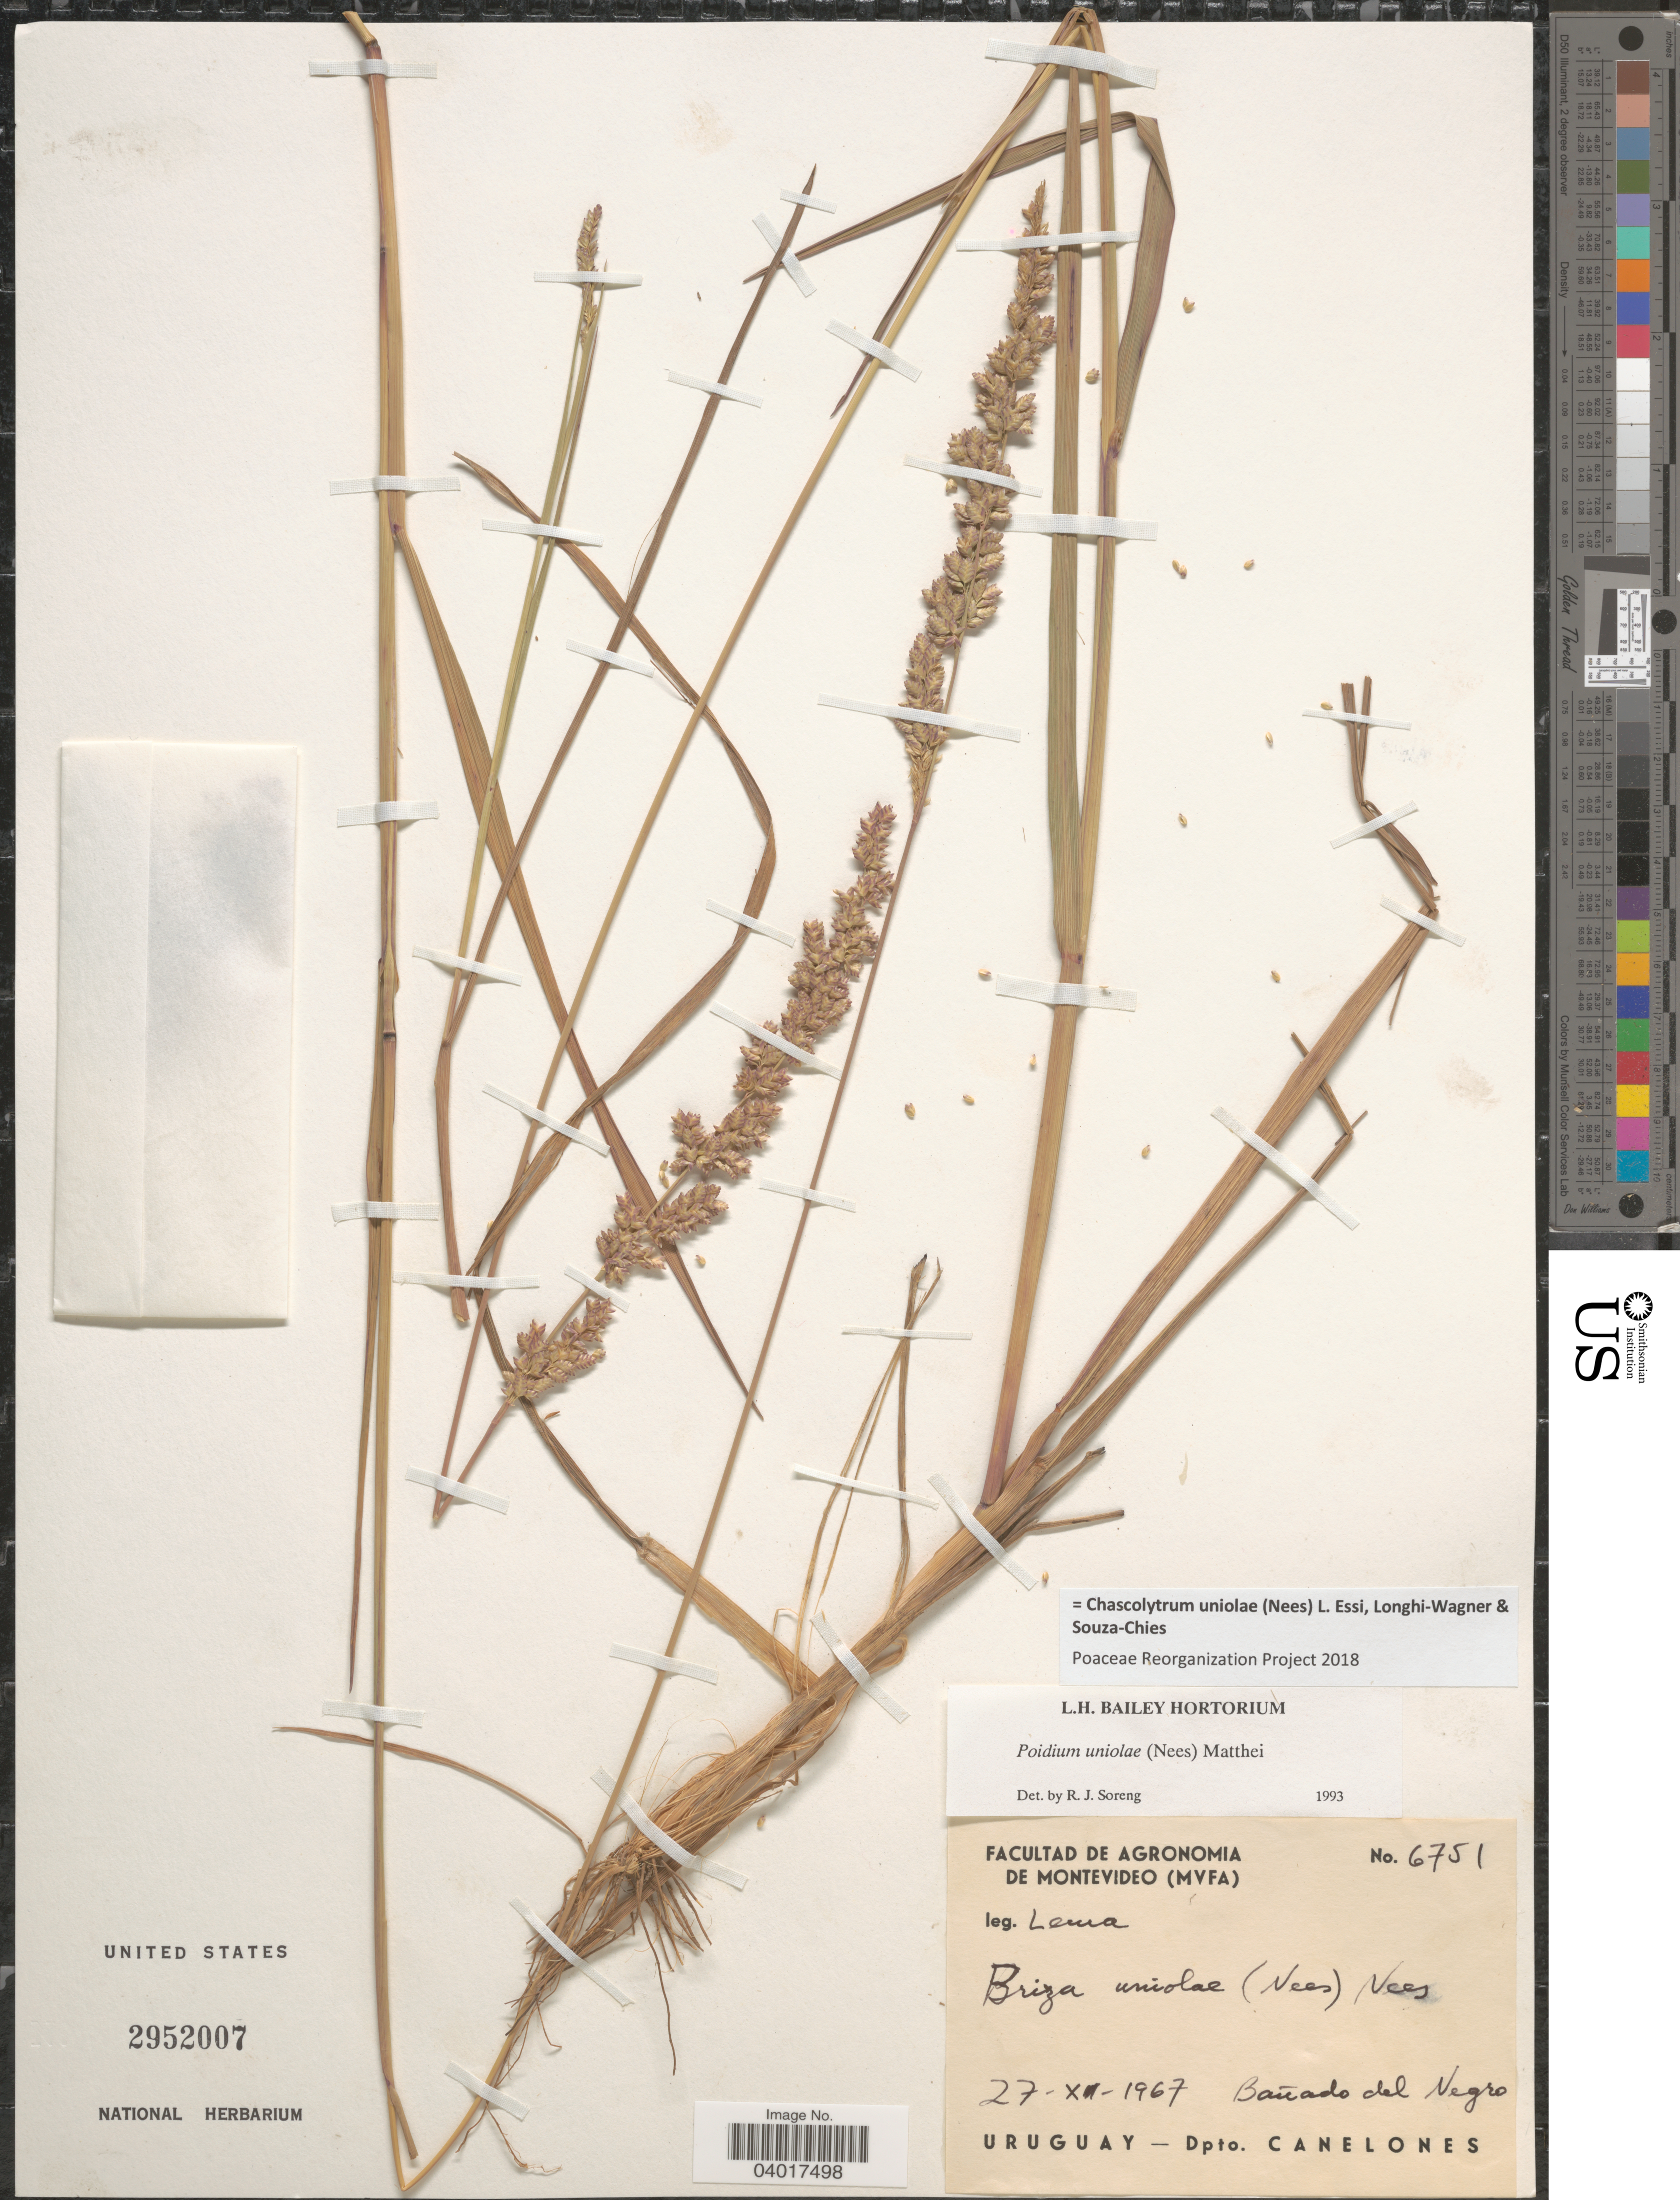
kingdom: Plantae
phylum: Tracheophyta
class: Liliopsida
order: Poales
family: Poaceae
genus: Chascolytrum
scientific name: Chascolytrum uniolae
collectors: Lema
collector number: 6751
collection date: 1967-12-27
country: Uruguay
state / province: Canelones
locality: Bañado del Negro. Dpto. Canelones.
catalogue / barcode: US 2952007